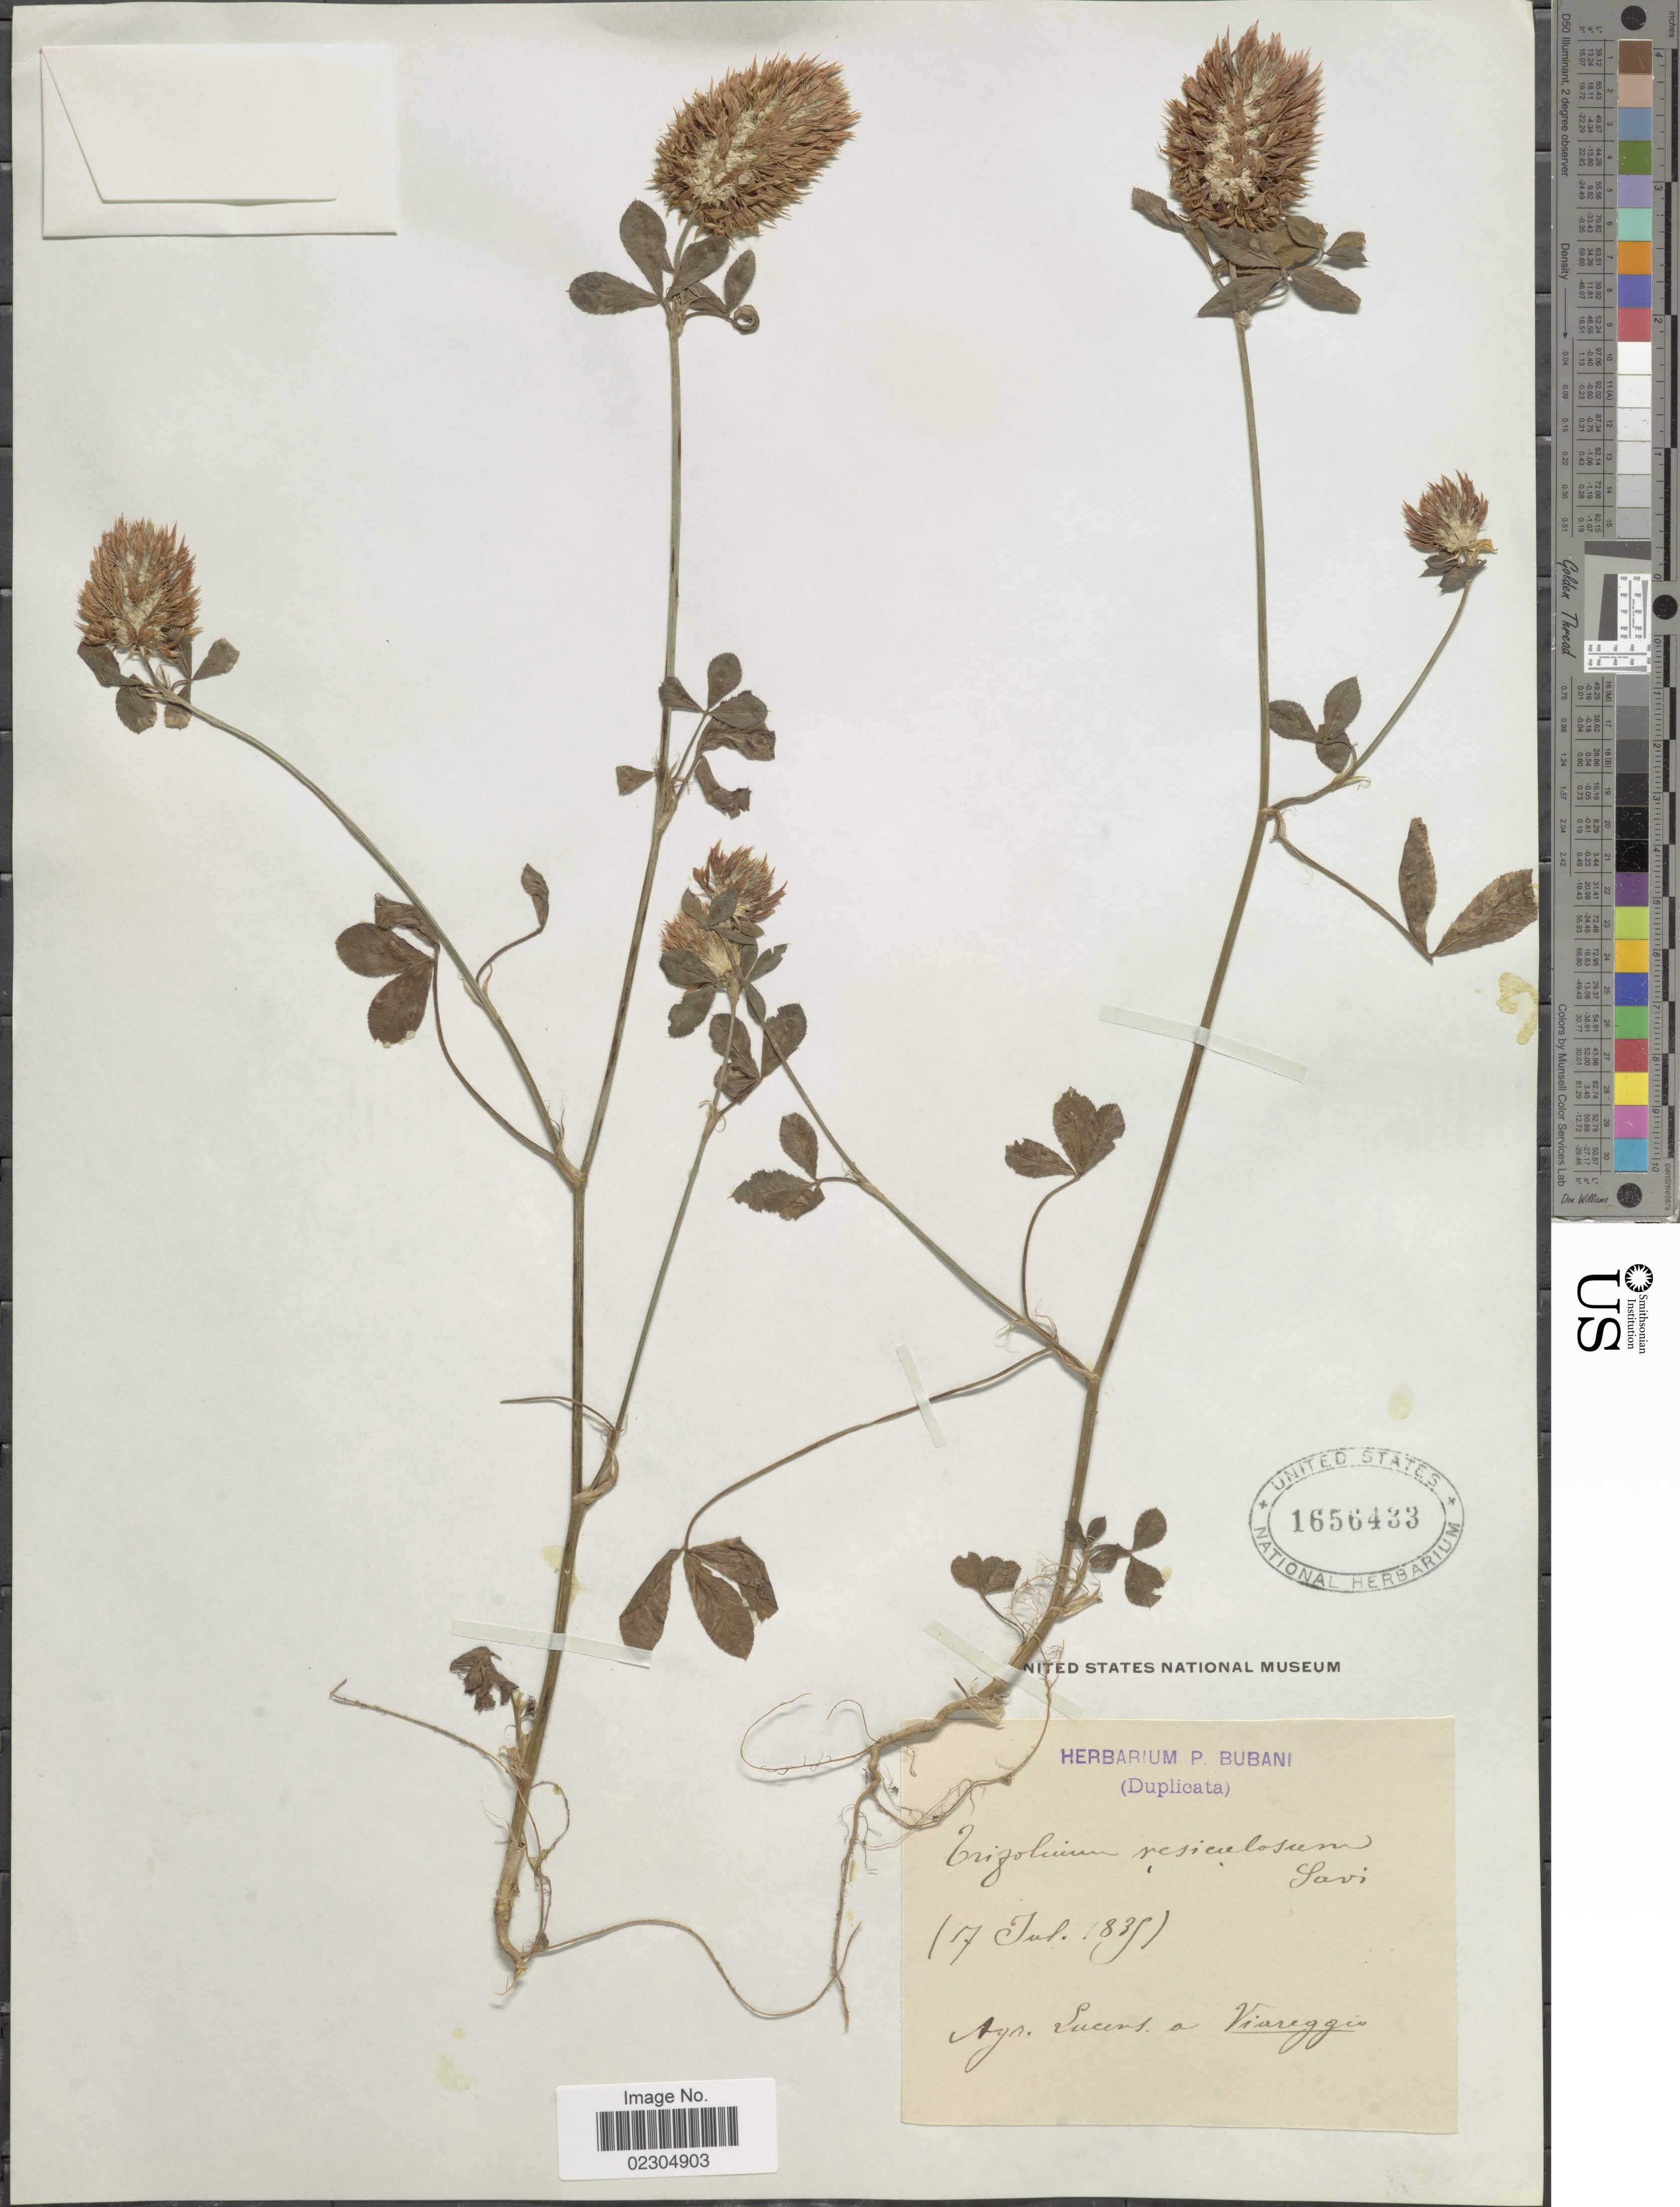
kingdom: Plantae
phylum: Tracheophyta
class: Magnoliopsida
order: Fabales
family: Fabaceae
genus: Trifolium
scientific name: Trifolium vesiculosum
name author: Savi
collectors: ex herb. P. Bubani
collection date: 1839-07-07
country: Italy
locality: Syn. Lucent a Viareggio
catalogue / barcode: US 1656433